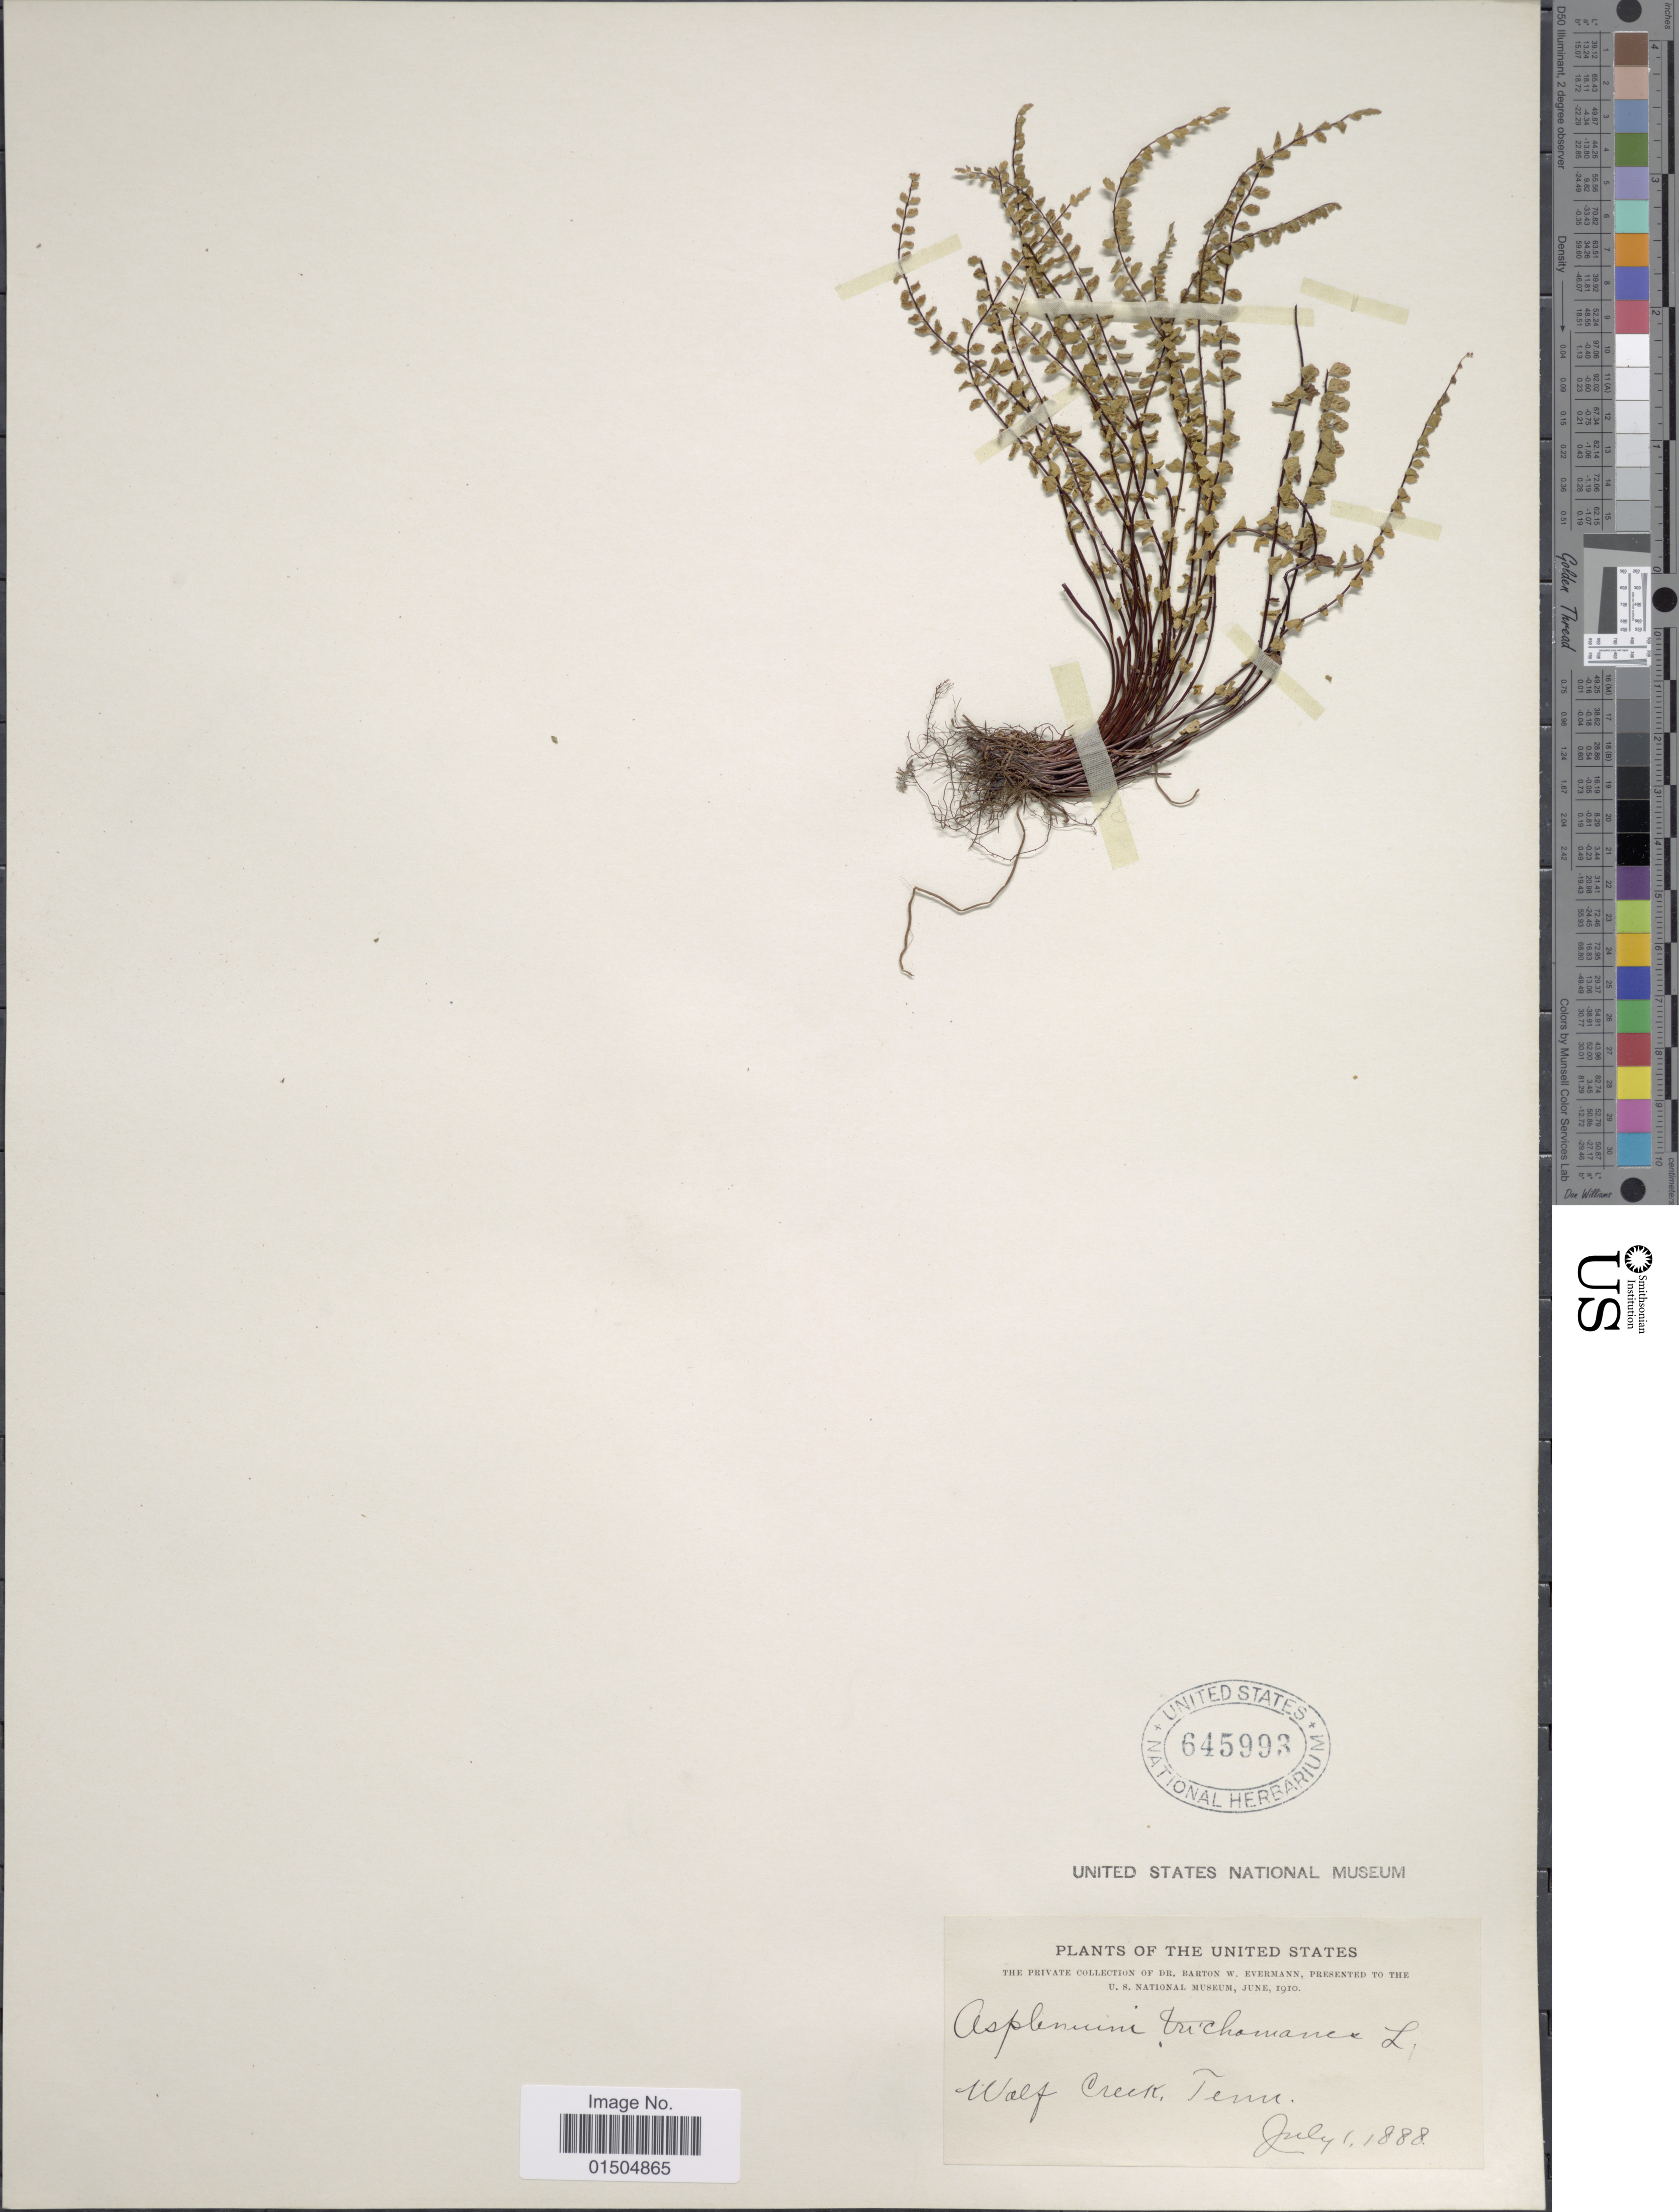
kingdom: Plantae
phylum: Tracheophyta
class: Polypodiopsida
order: Polypodiales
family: Aspleniaceae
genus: Asplenium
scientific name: Asplenium trichomanes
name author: L.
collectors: B. W. Evermann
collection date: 1888-07-01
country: United States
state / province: Tennessee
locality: Wolf Creek.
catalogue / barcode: US 645993